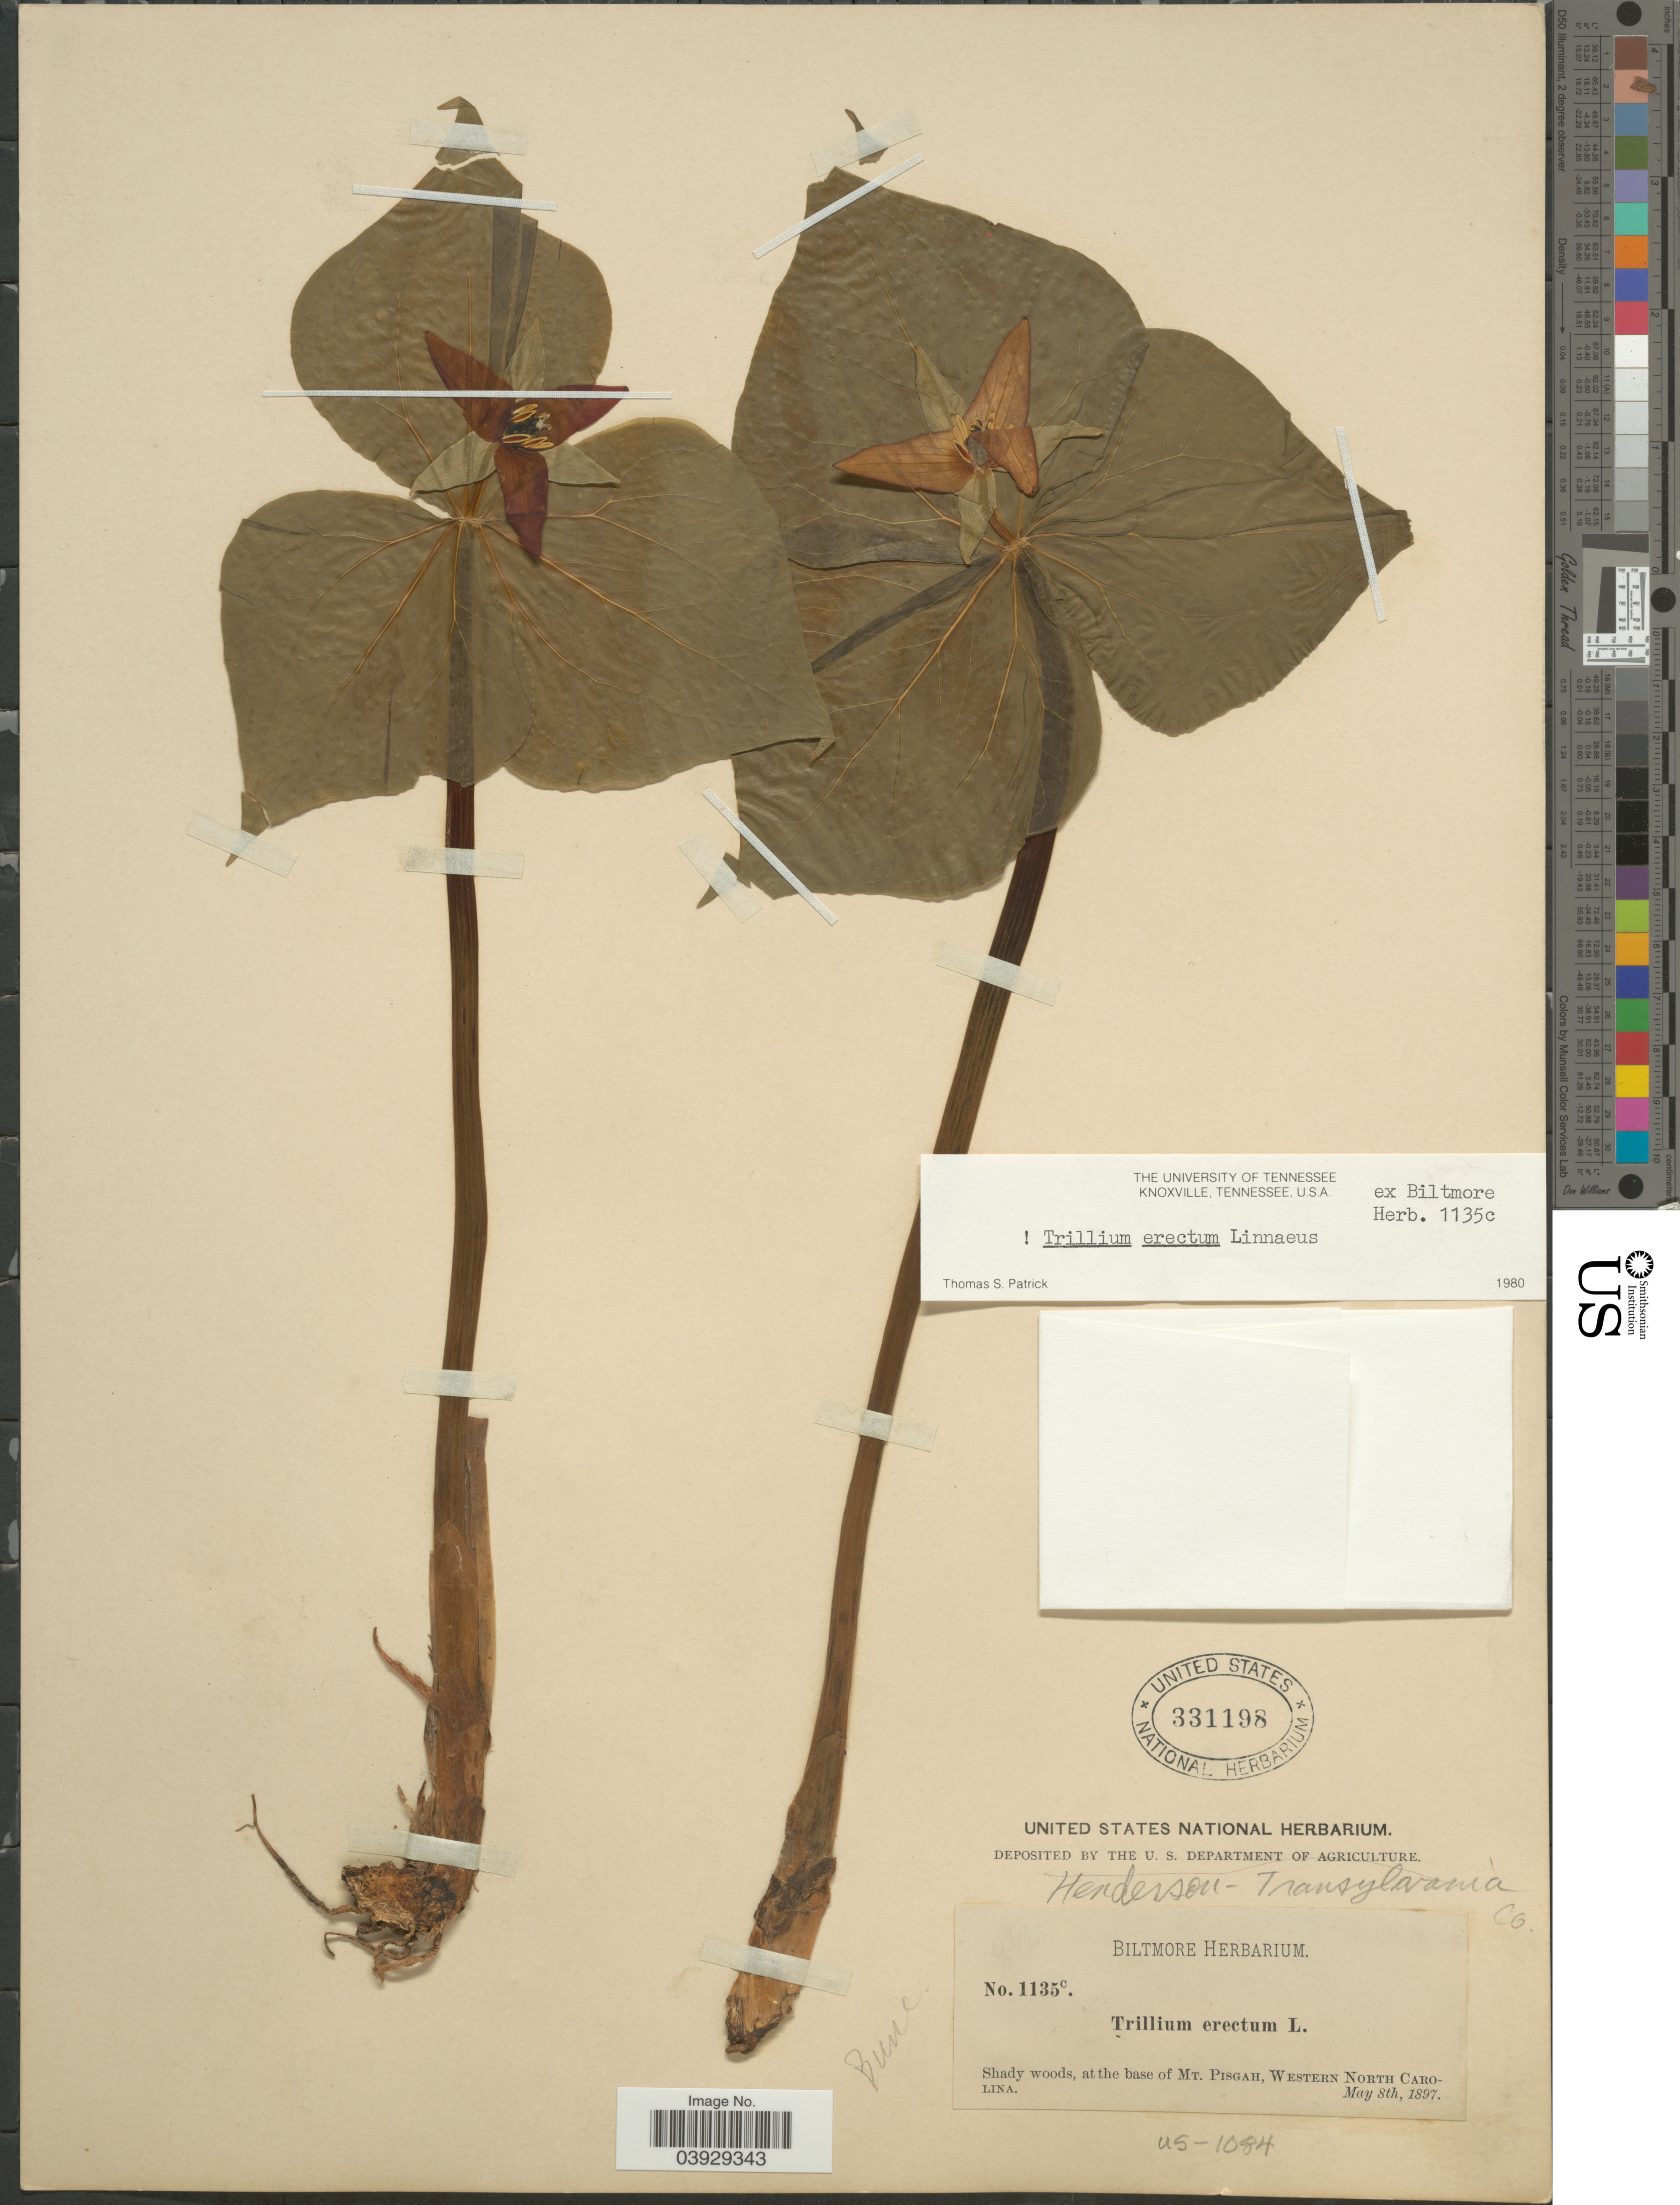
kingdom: Plantae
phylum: Tracheophyta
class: Liliopsida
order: Liliales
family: Melanthiaceae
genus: Trillium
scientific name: Trillium erectum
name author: L.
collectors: ex herb. Biltmore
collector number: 1135c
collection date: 1897-05-08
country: United States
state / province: North Carolina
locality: At the base of Mt. Pisgah, Western North Carolina. Henderson - Transylvania Co.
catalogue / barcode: US 331198